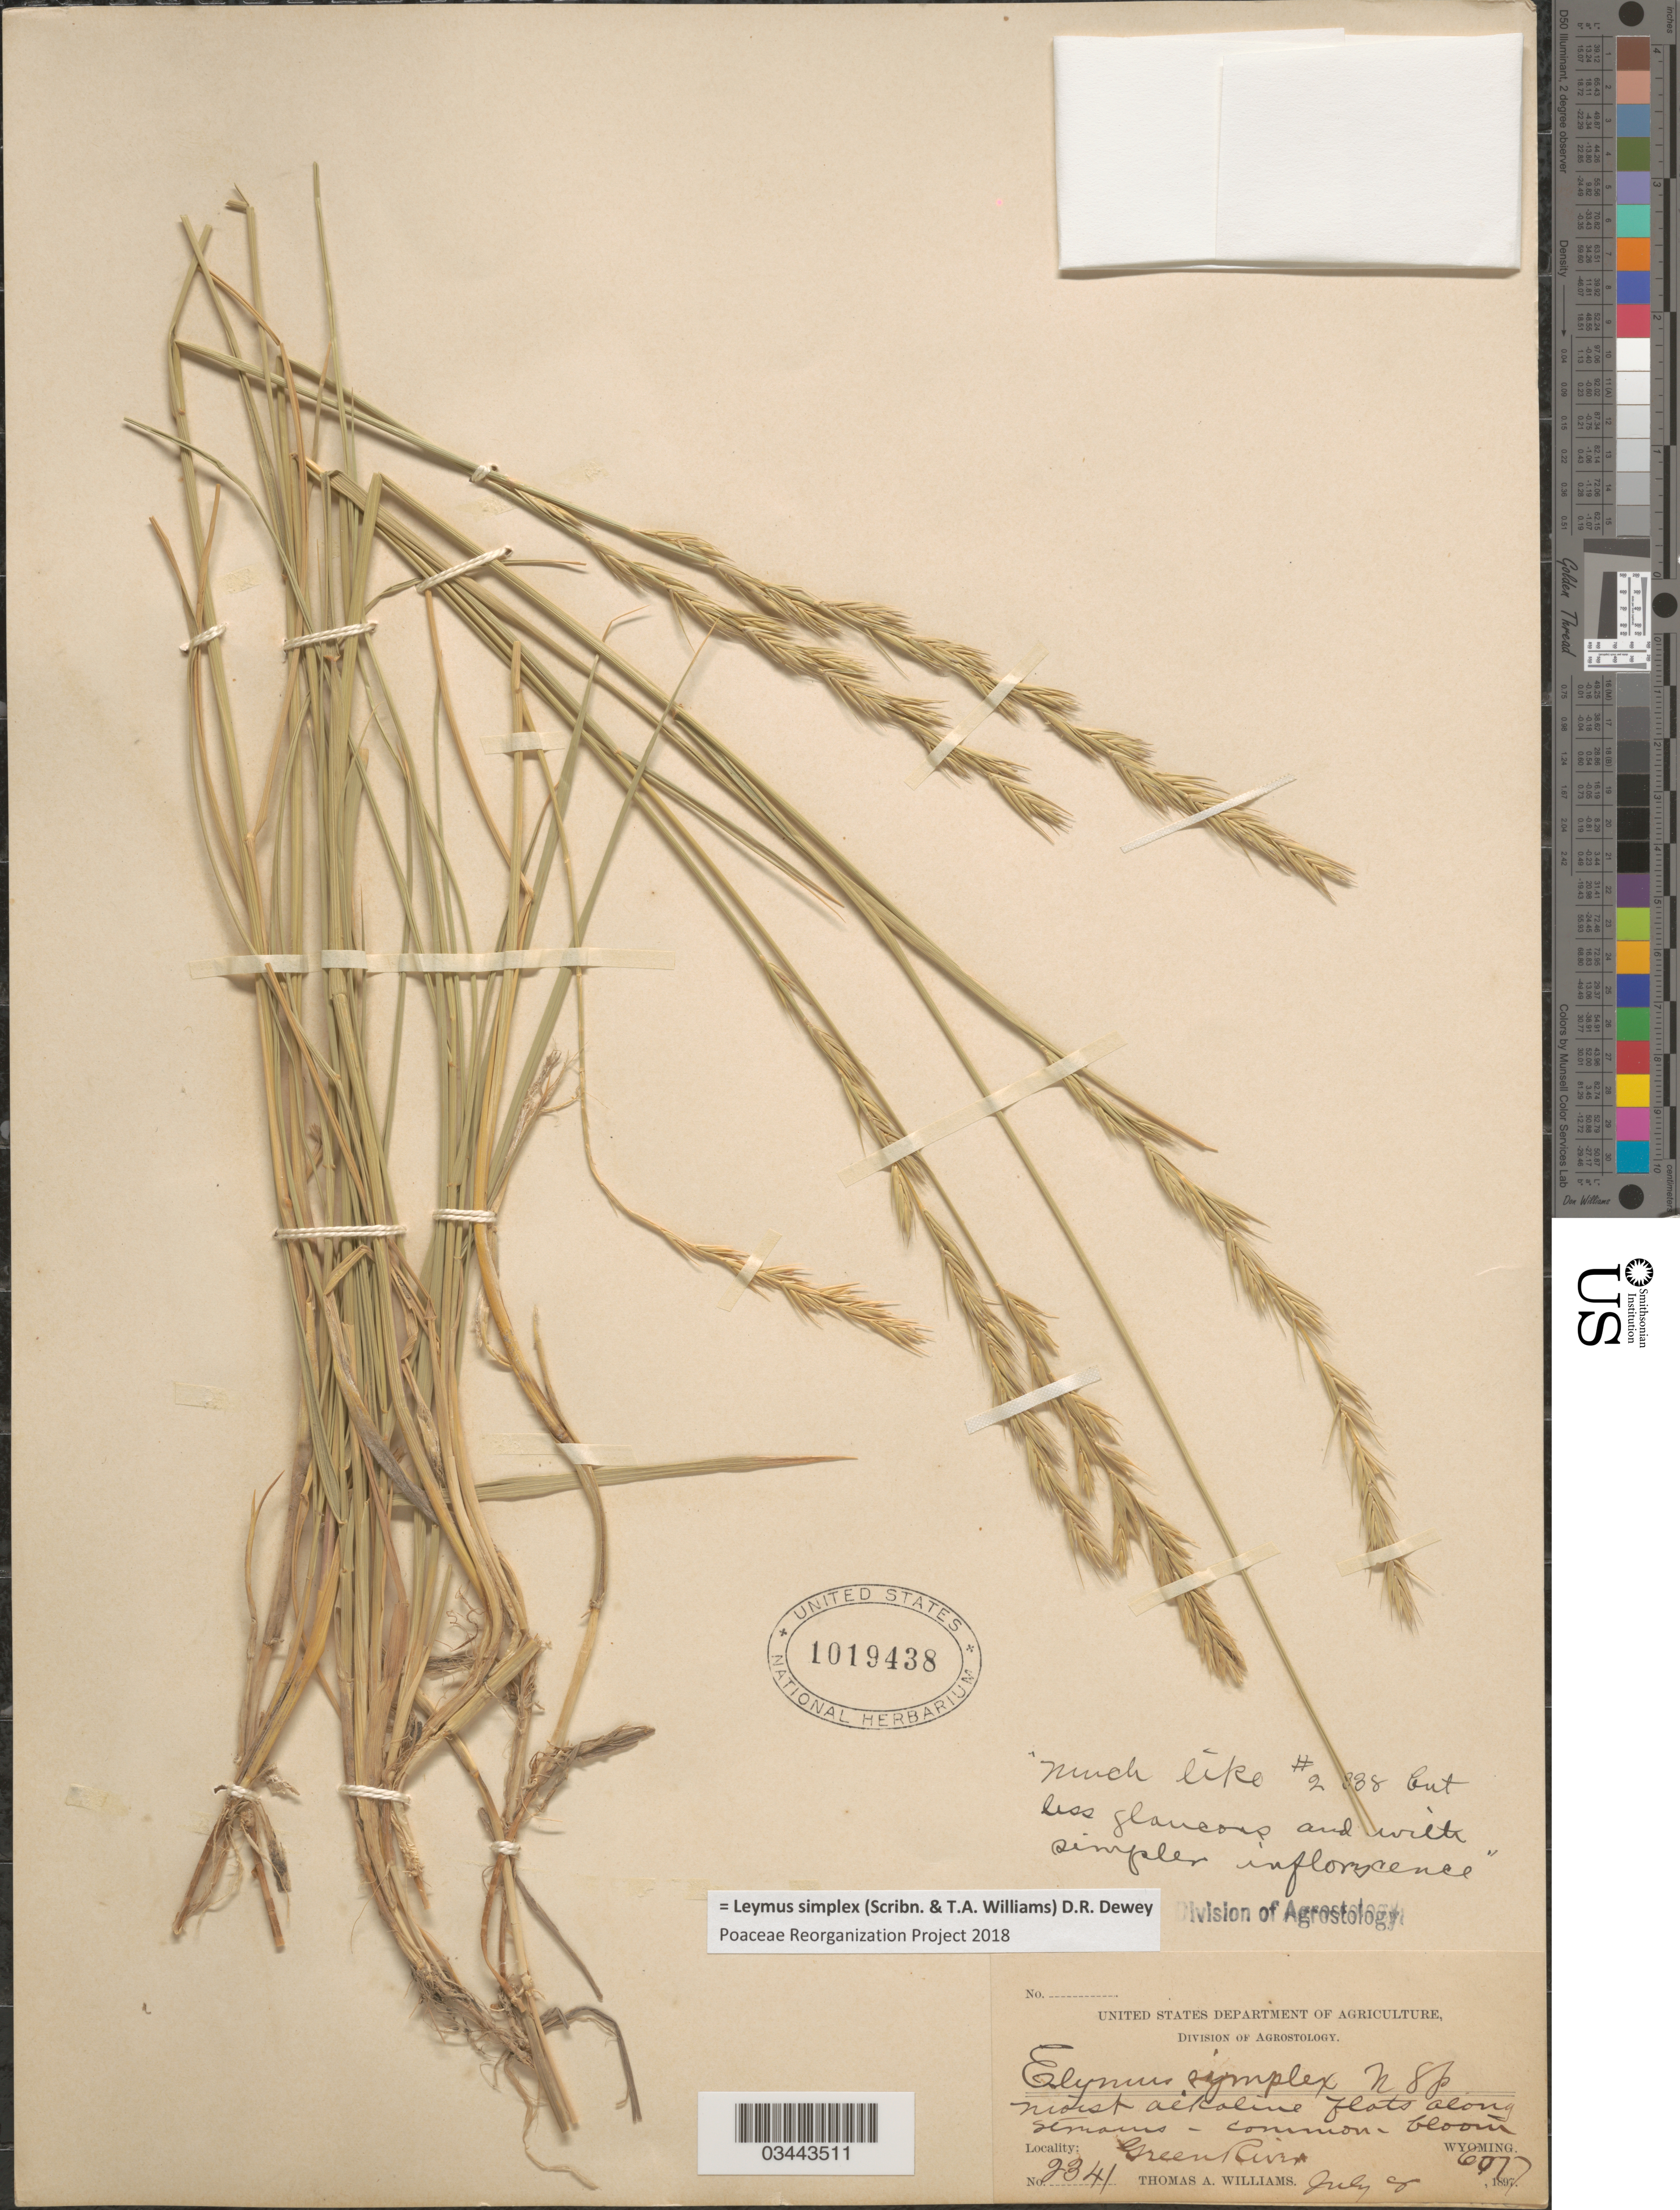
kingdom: Plantae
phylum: Tracheophyta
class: Liliopsida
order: Poales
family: Poaceae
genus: Leymus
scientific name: Leymus simplex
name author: (Scribn. & T.A. Williams) Dewey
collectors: T. A. Williams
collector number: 2341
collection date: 1897-07-08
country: United States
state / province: Wyoming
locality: Green River.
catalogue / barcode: US 1019438